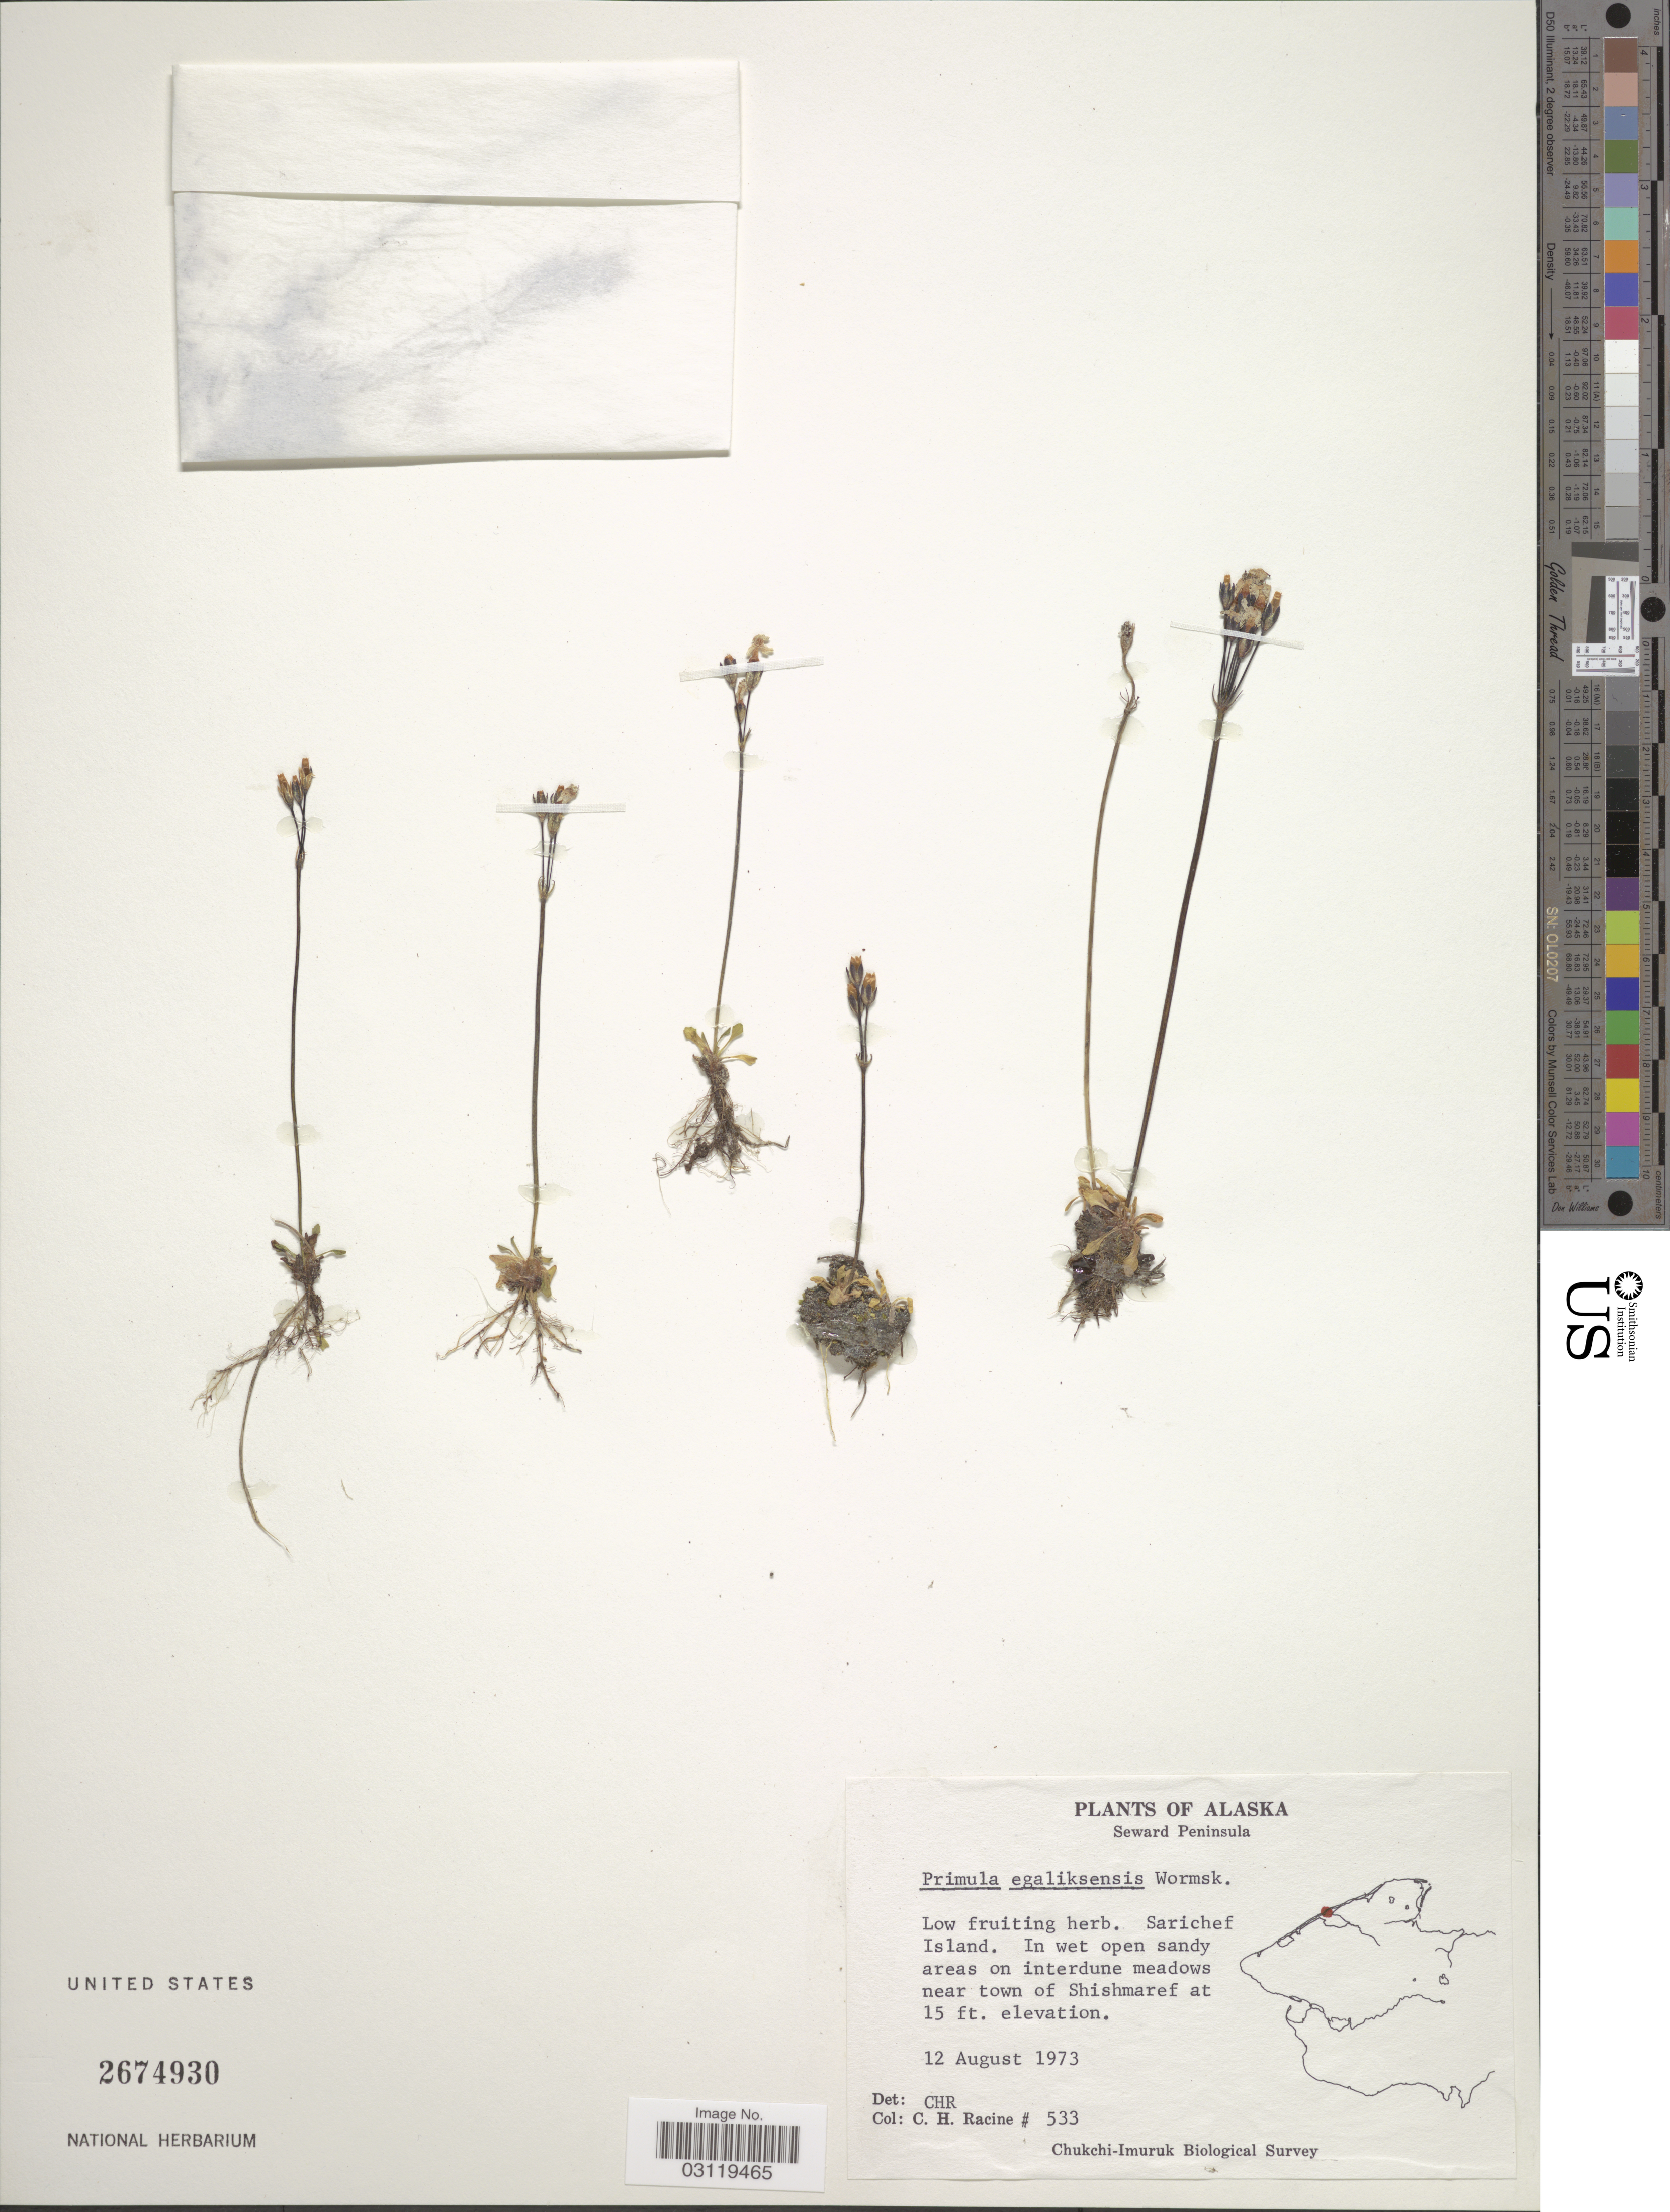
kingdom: Plantae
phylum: Tracheophyta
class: Magnoliopsida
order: Ericales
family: Primulaceae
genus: Primula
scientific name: Primula egaliksensis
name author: Wormsk.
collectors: C. Racine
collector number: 533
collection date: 1973-08-12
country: United States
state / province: Alaska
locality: Seward Peninsula. Sarichef Island. Near town of Shishmaref.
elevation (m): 5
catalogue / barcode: US 2674930